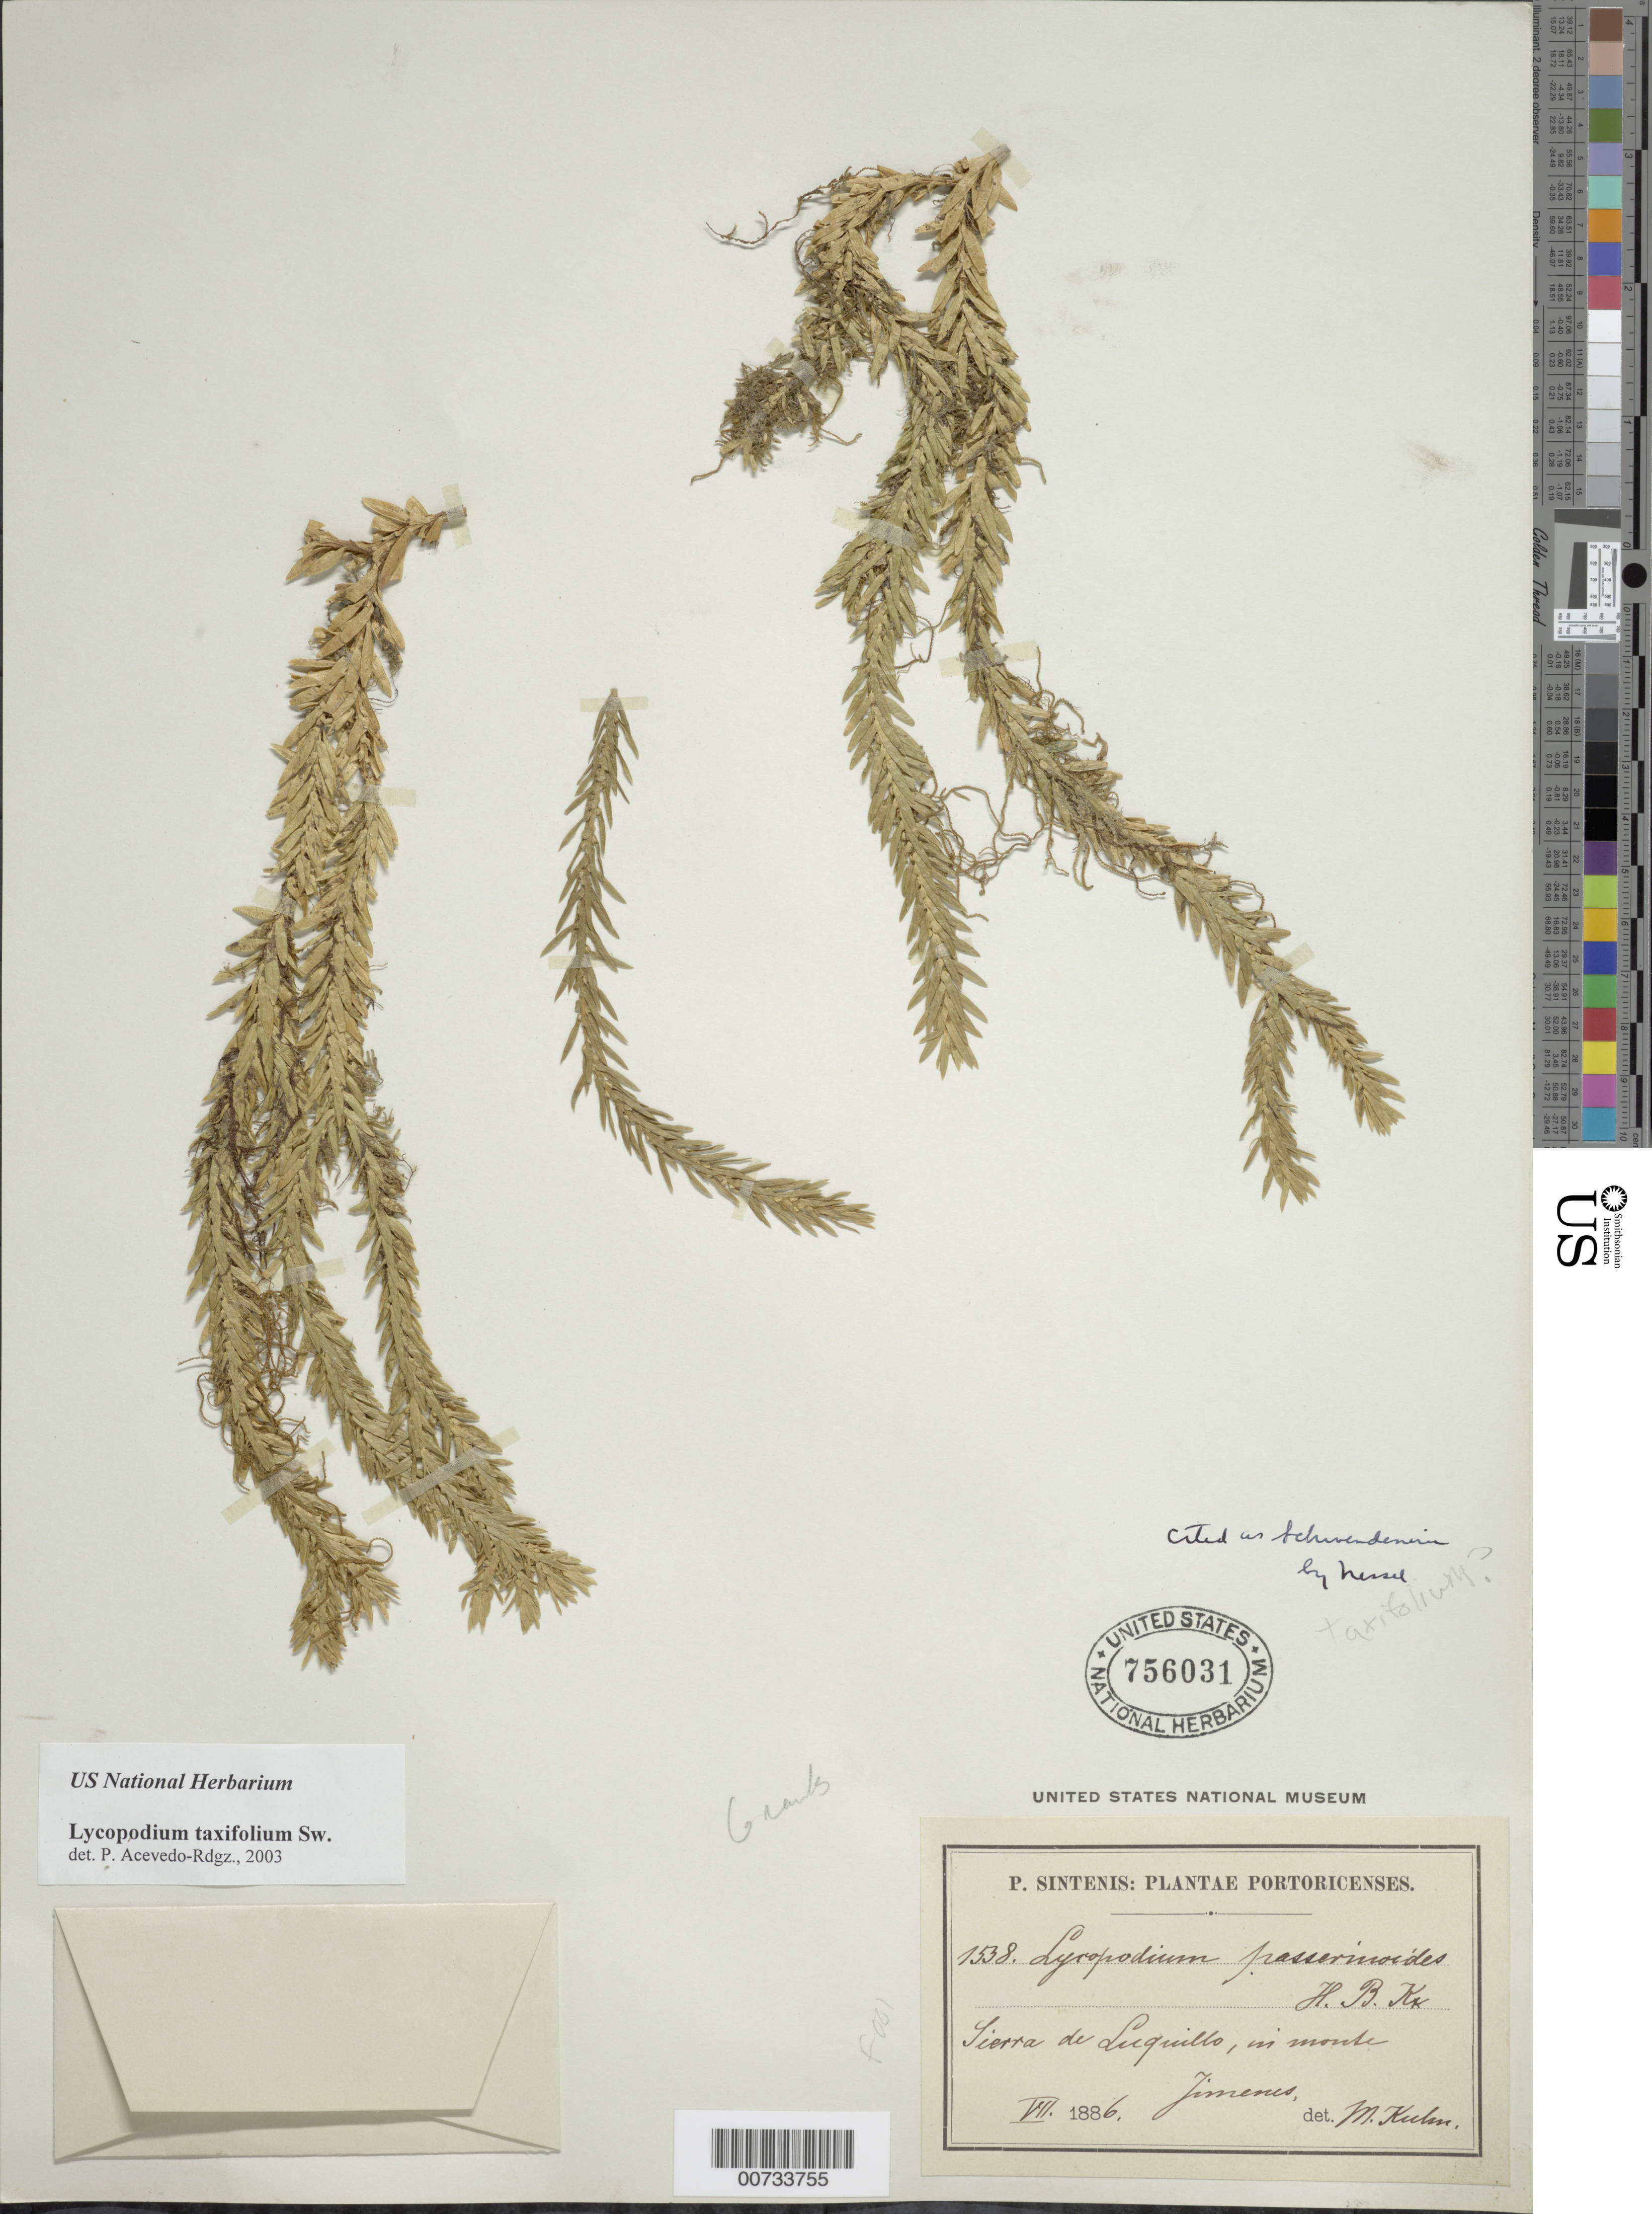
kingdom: Plantae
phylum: Tracheophyta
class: Lycopodiopsida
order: Lycopodiales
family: Lycopodiaceae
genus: Phlegmariurus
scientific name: Phlegmariurus taxifolius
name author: (Sw.) Á. Löve & D. Löve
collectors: P. Sintenis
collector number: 1538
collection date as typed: Jul 1886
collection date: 1886-07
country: Puerto Rico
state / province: Luquillo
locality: Sierra de Luquillo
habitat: In monte Jimenes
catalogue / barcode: US 756031